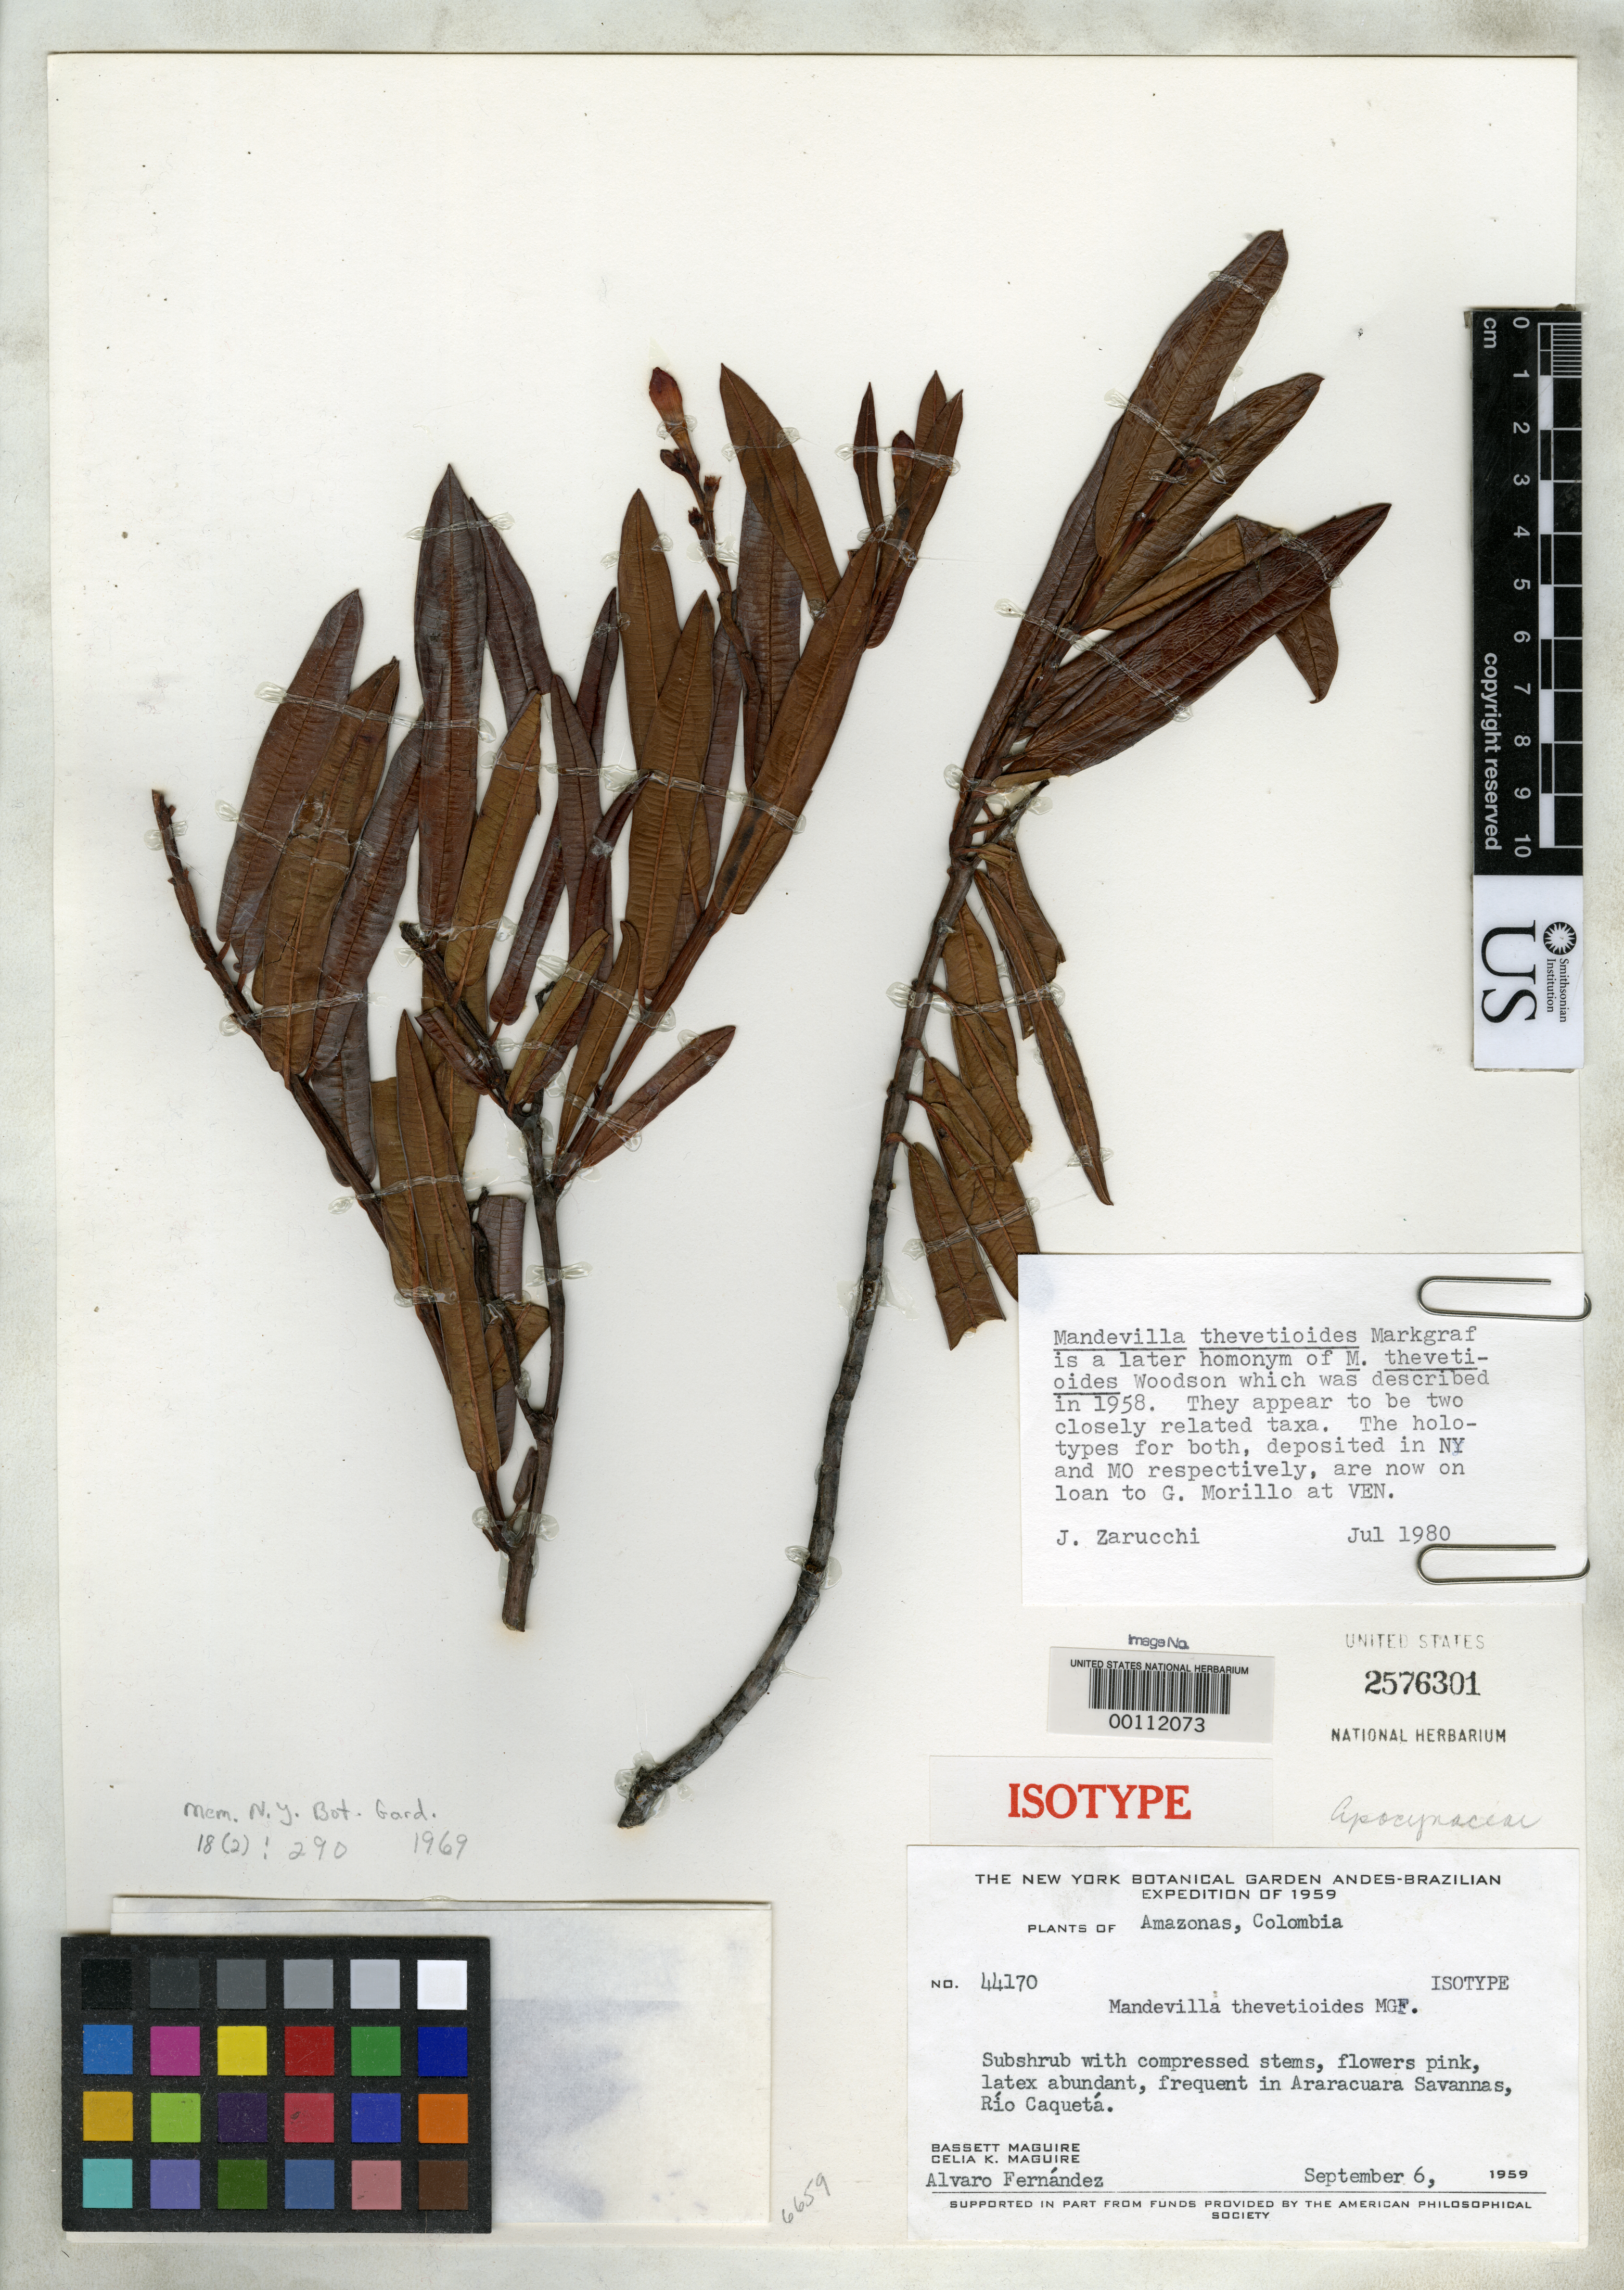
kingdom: Plantae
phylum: Tracheophyta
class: Magnoliopsida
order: Gentianales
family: Apocynaceae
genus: Mandevilla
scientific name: Mandevilla thevetioides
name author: Markgr.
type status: Isotype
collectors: B. Maguire, C. K. Maguire & Á. Fernández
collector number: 44170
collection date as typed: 06 Sep 1959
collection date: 1959-09-06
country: Colombia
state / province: Amazônas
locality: Araracuara savannas, Rio Caqueta.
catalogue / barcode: US 2576301